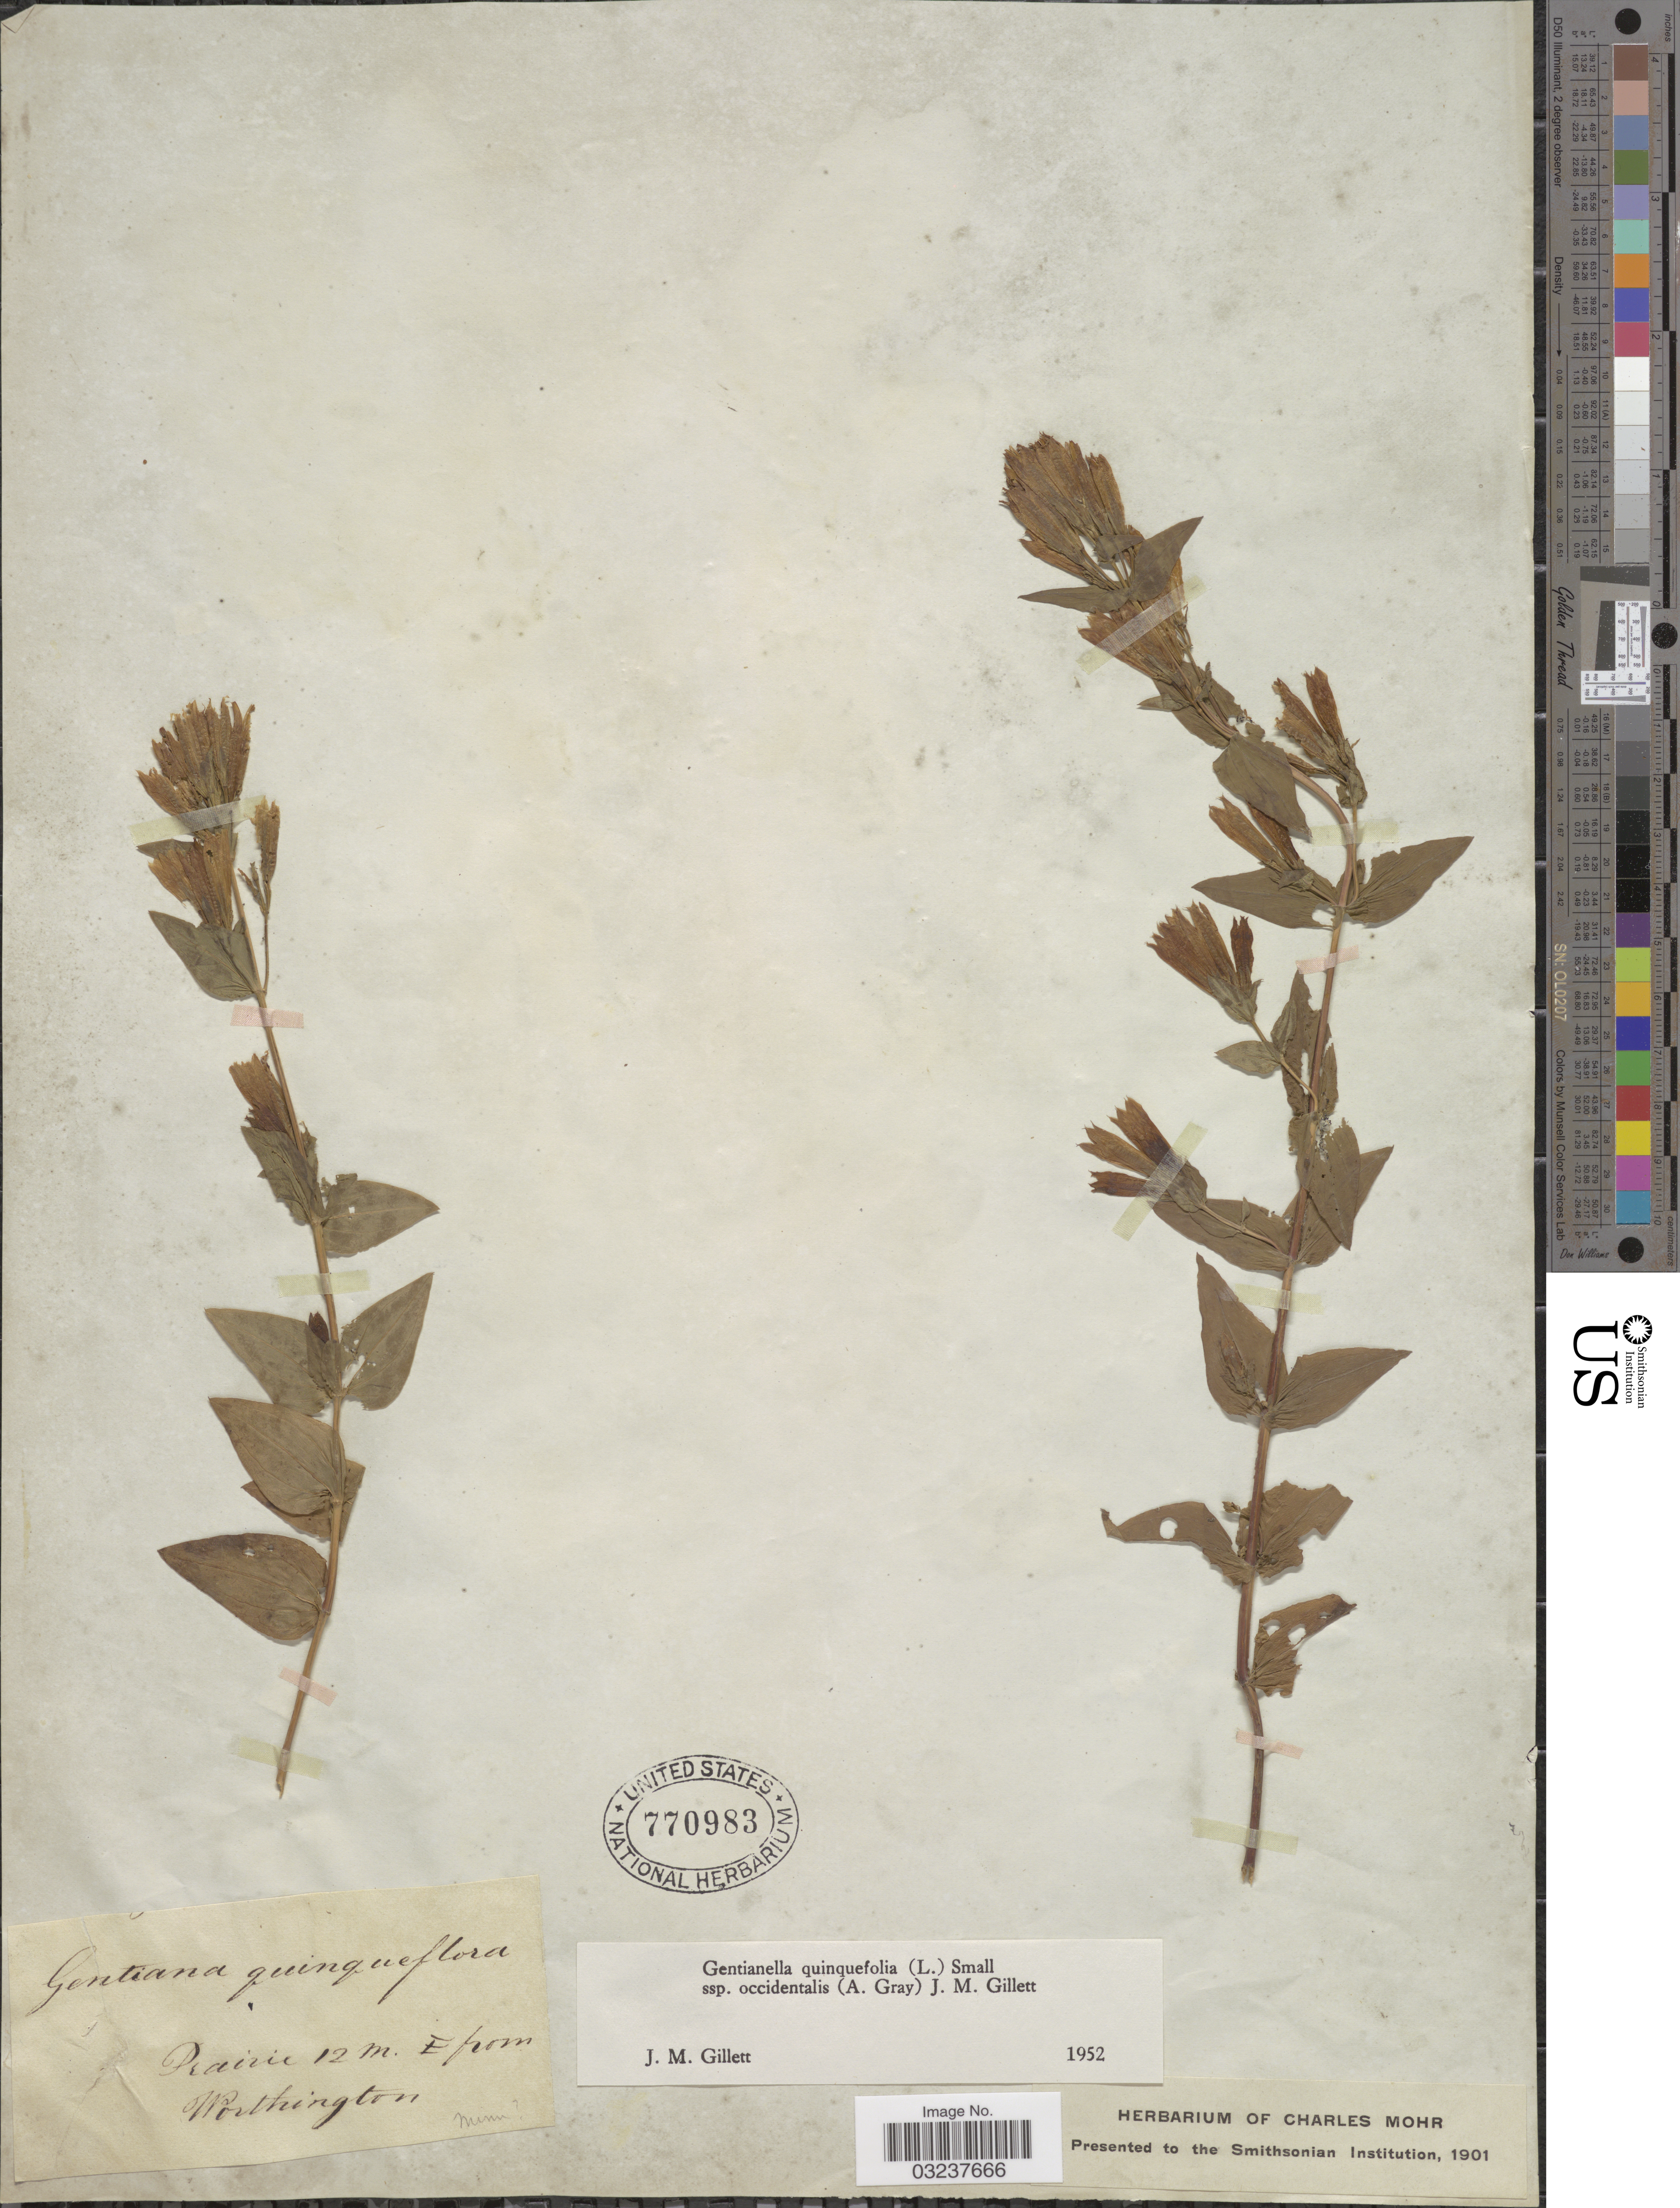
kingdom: Plantae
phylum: Tracheophyta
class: Magnoliopsida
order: Gentianales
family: Gentianaceae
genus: Gentianella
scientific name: Gentianella quinquefolia subsp. occidentalis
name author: (A. Gray) J.M. Gillett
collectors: ex herb. Charles Mohr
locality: Prairie 12 m. E from Worthington.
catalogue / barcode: US 770983